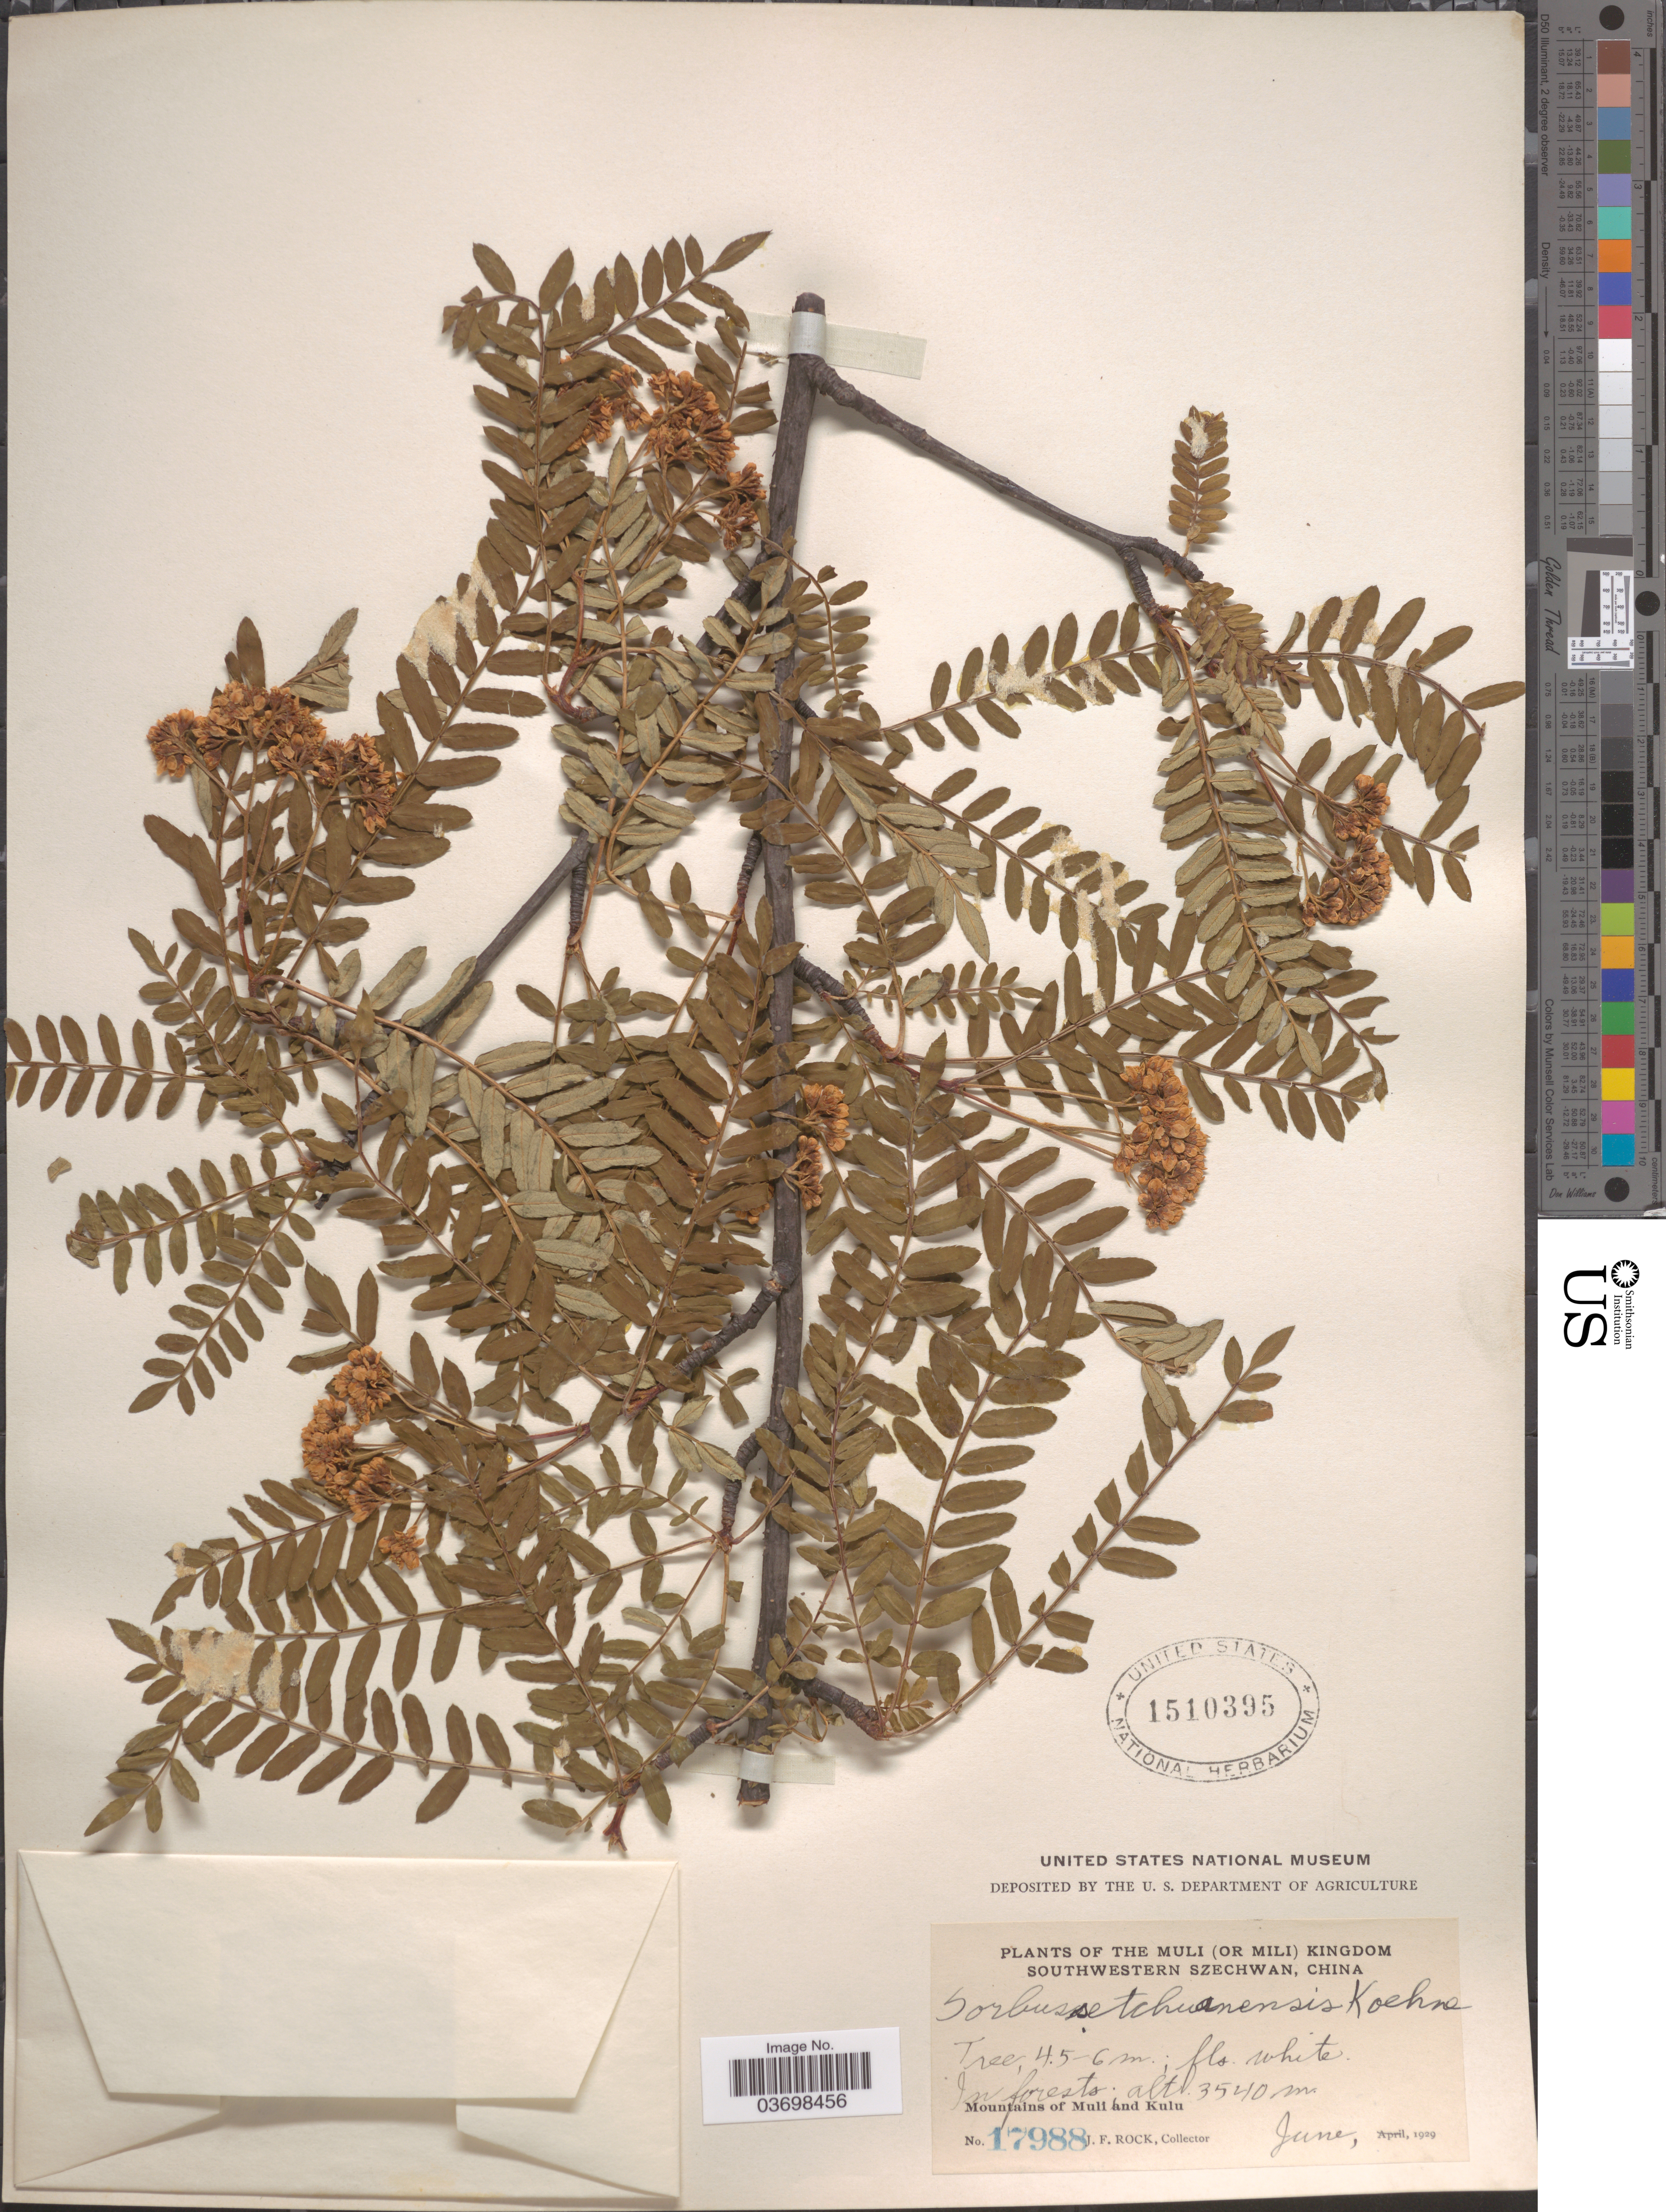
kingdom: Plantae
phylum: Tracheophyta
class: Magnoliopsida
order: Rosales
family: Rosaceae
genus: Sorbus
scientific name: Sorbus setschwanensis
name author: (C.K. Schneid.) Koehne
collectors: J. Rock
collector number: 17988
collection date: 1929-06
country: China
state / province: Sichuan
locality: The Muli (or Mili) Kingdom, Southwestern Szechwan. Mountains of Muli and Kulu.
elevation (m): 3540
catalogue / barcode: US 1510395